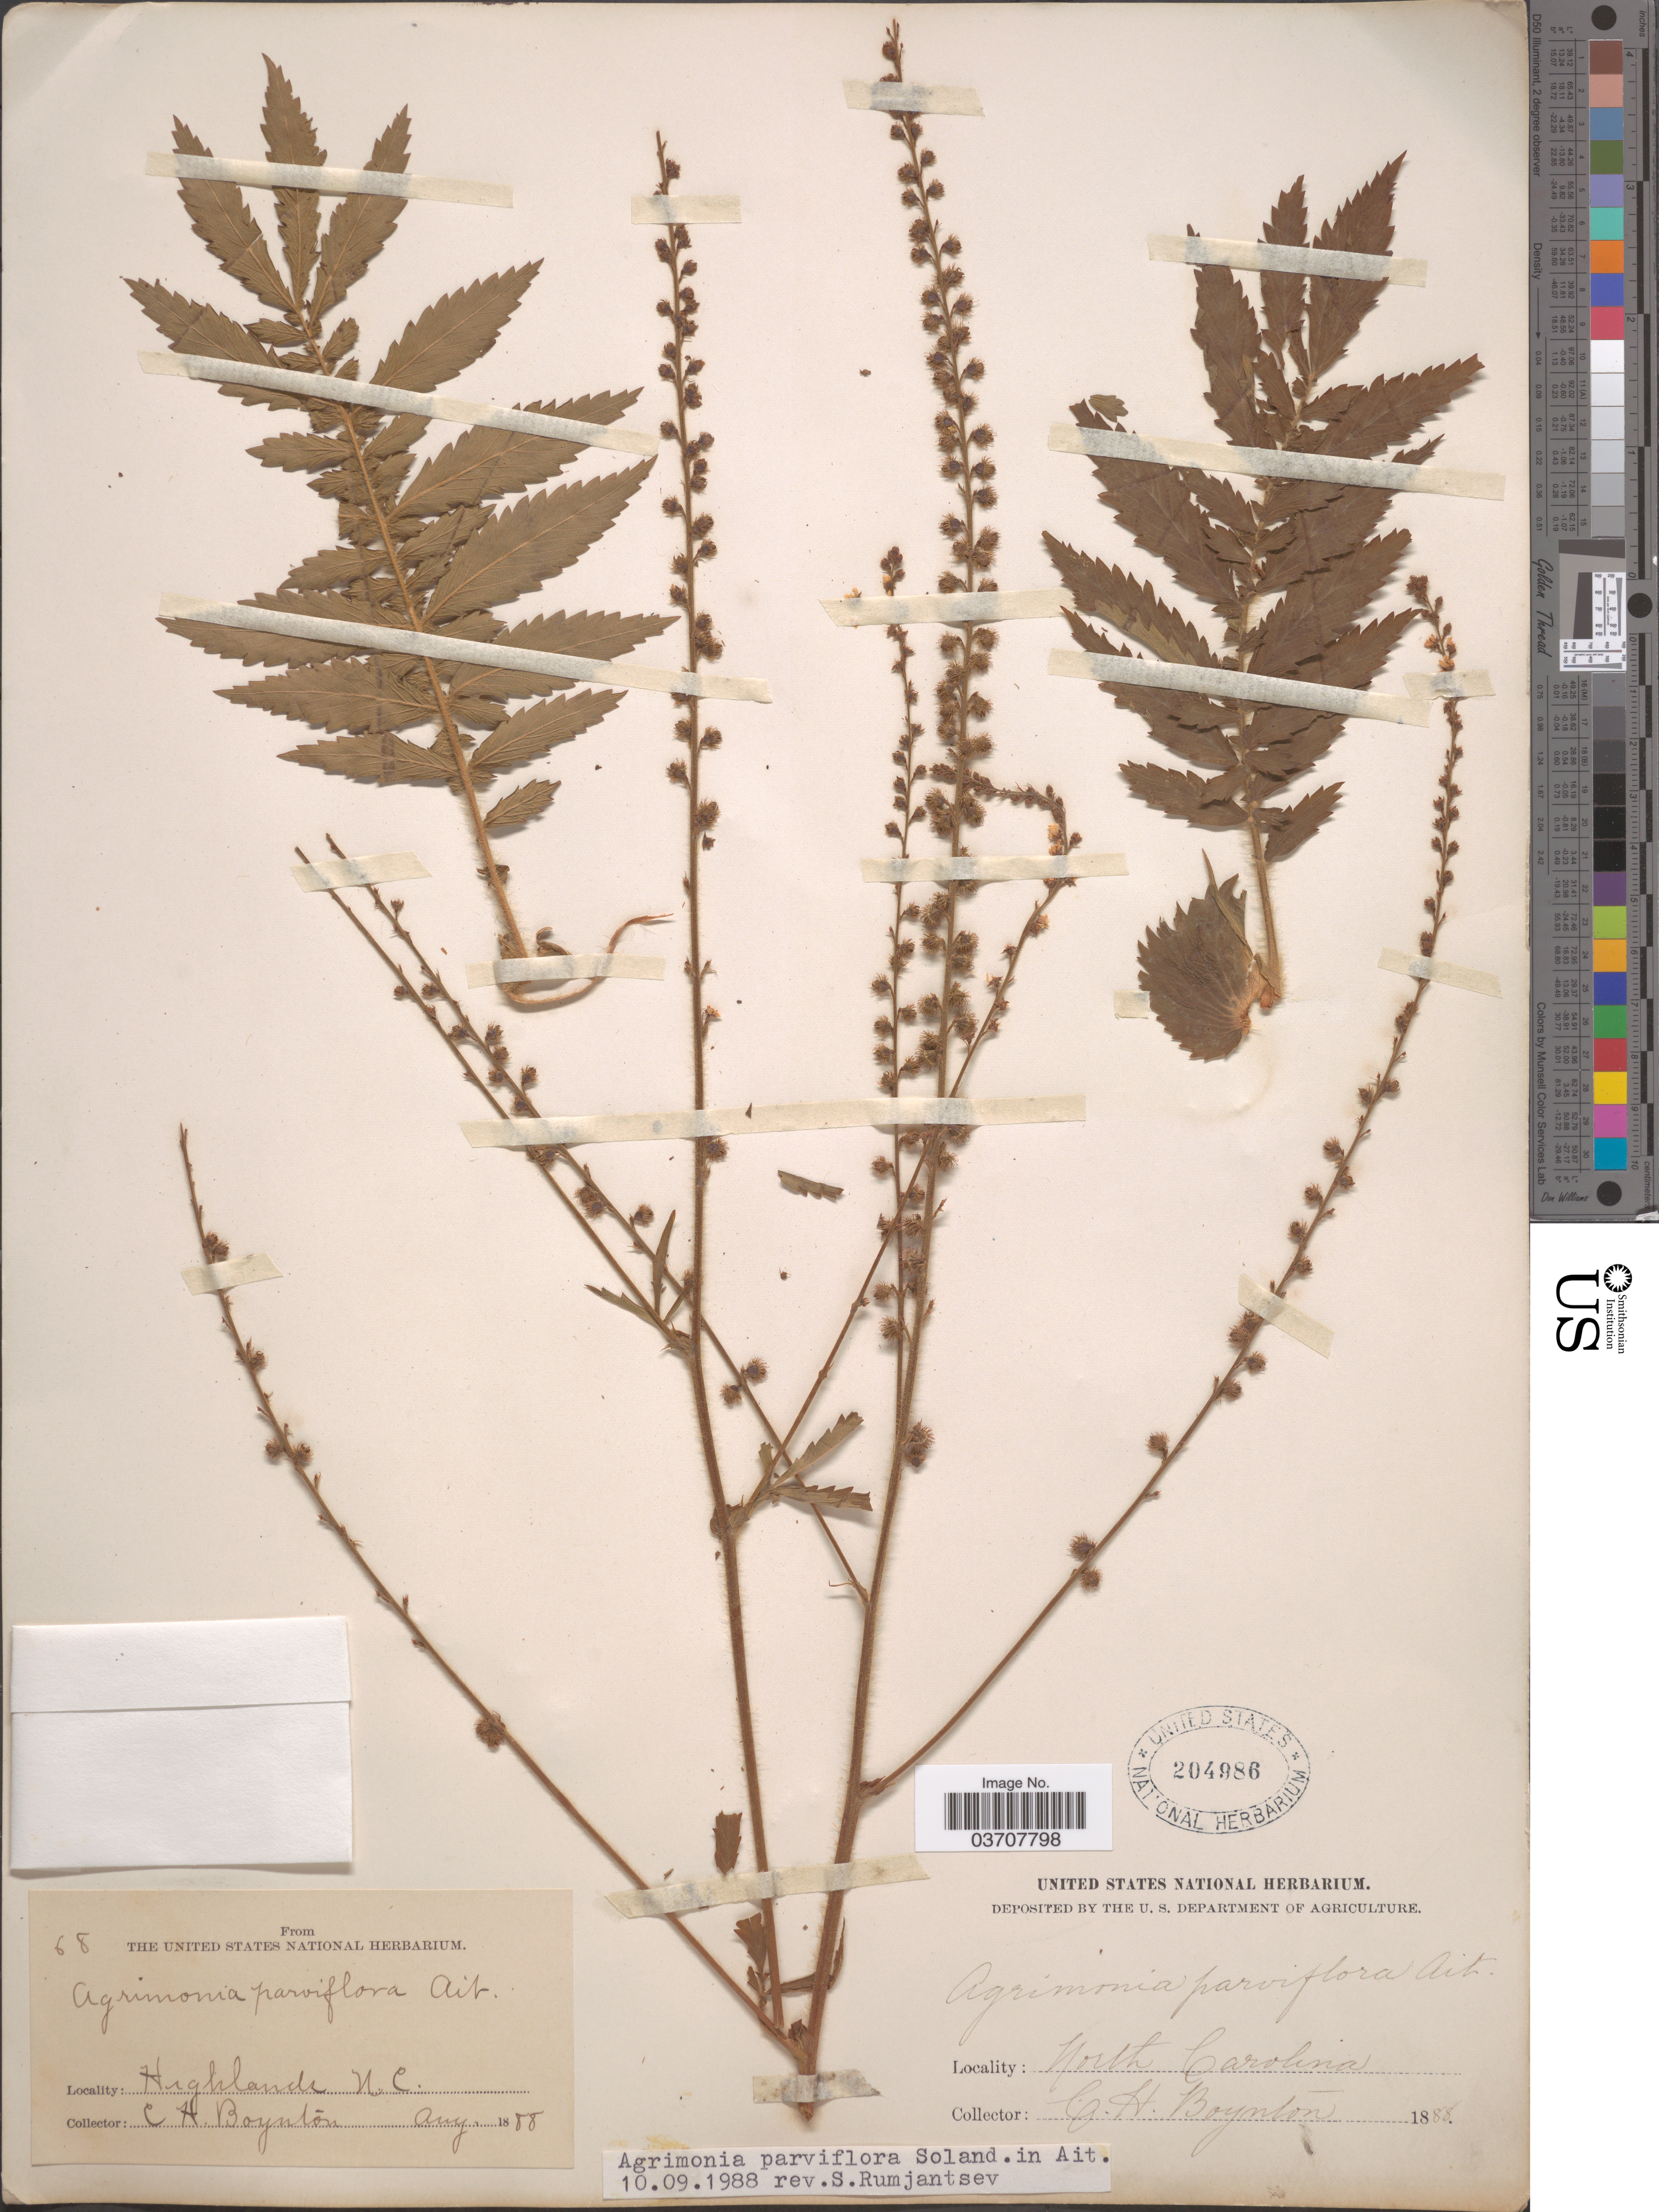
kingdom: Plantae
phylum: Tracheophyta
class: Magnoliopsida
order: Rosales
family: Rosaceae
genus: Agrimonia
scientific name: Agrimonia parviflora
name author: Aiton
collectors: C. Boynton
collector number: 68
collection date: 1888-08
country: United States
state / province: North Carolina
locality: Highlands.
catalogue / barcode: US 204986